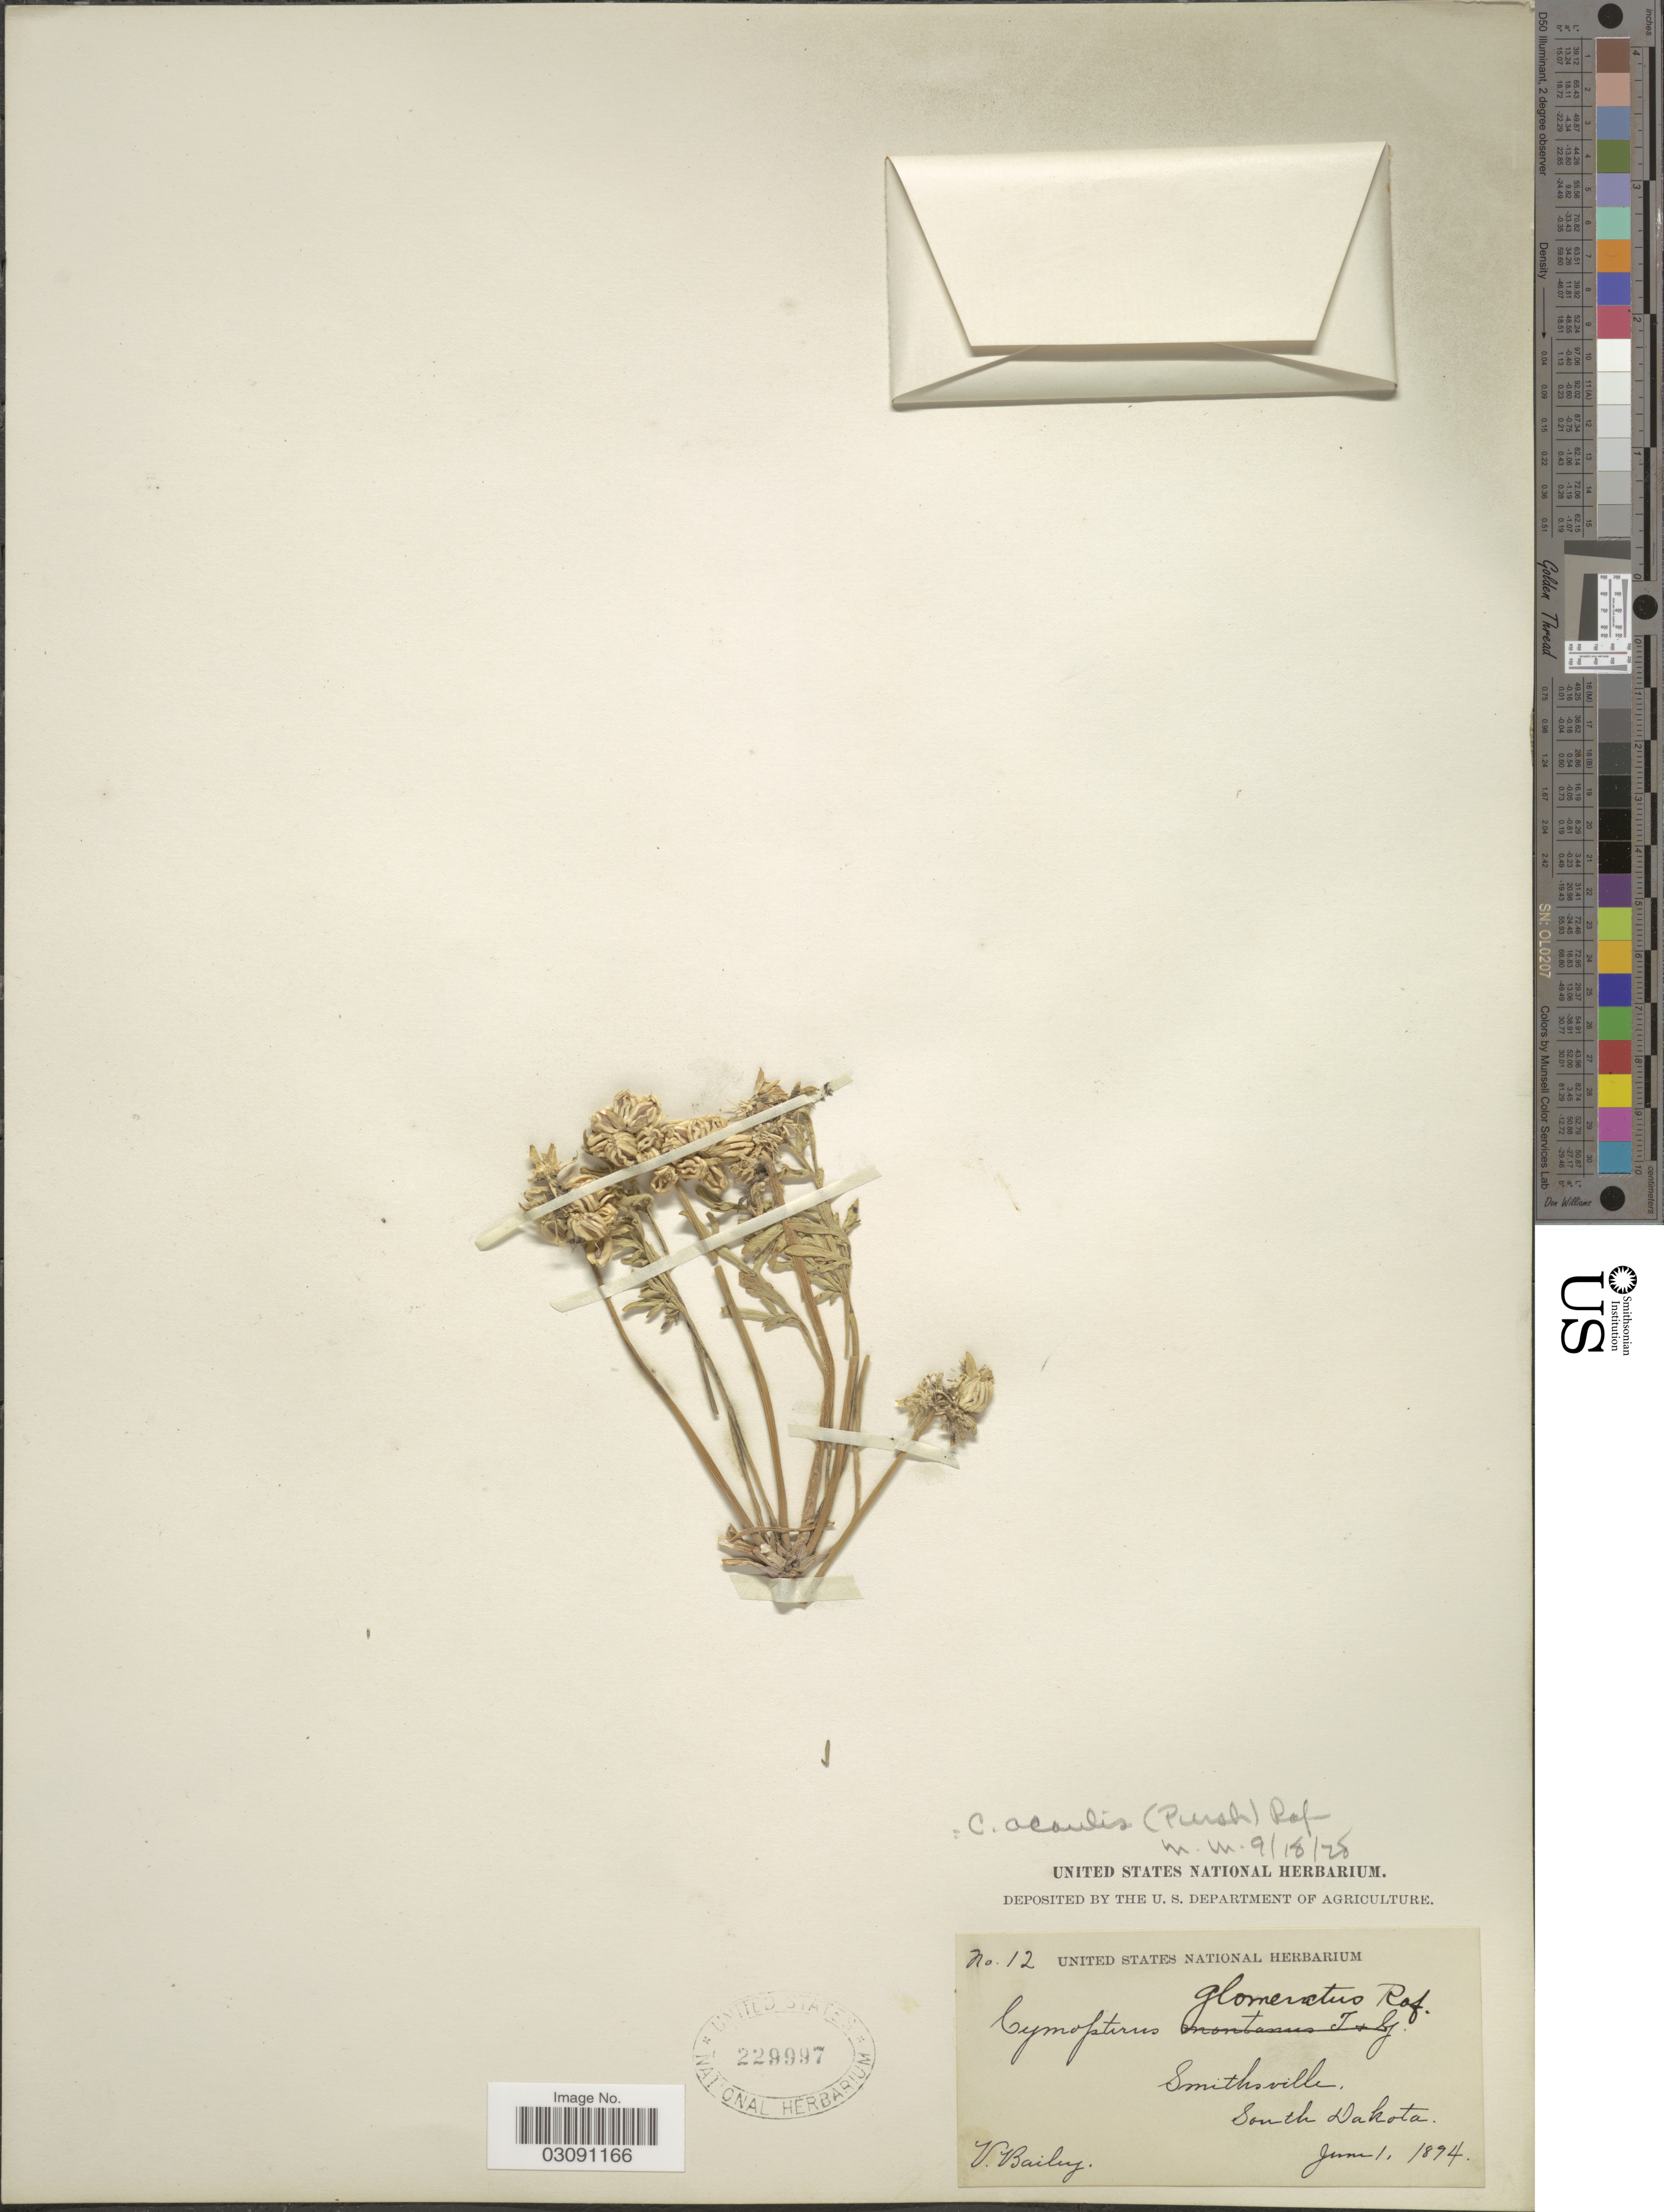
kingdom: Plantae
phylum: Tracheophyta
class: Magnoliopsida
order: Apiales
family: Apiaceae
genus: Cymopterus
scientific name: Cymopterus acaulis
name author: (Pursh) Raf.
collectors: V. L. Bailey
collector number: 12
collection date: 1894-06-01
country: United States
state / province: South Dakota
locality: Smithsville.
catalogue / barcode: US 229997